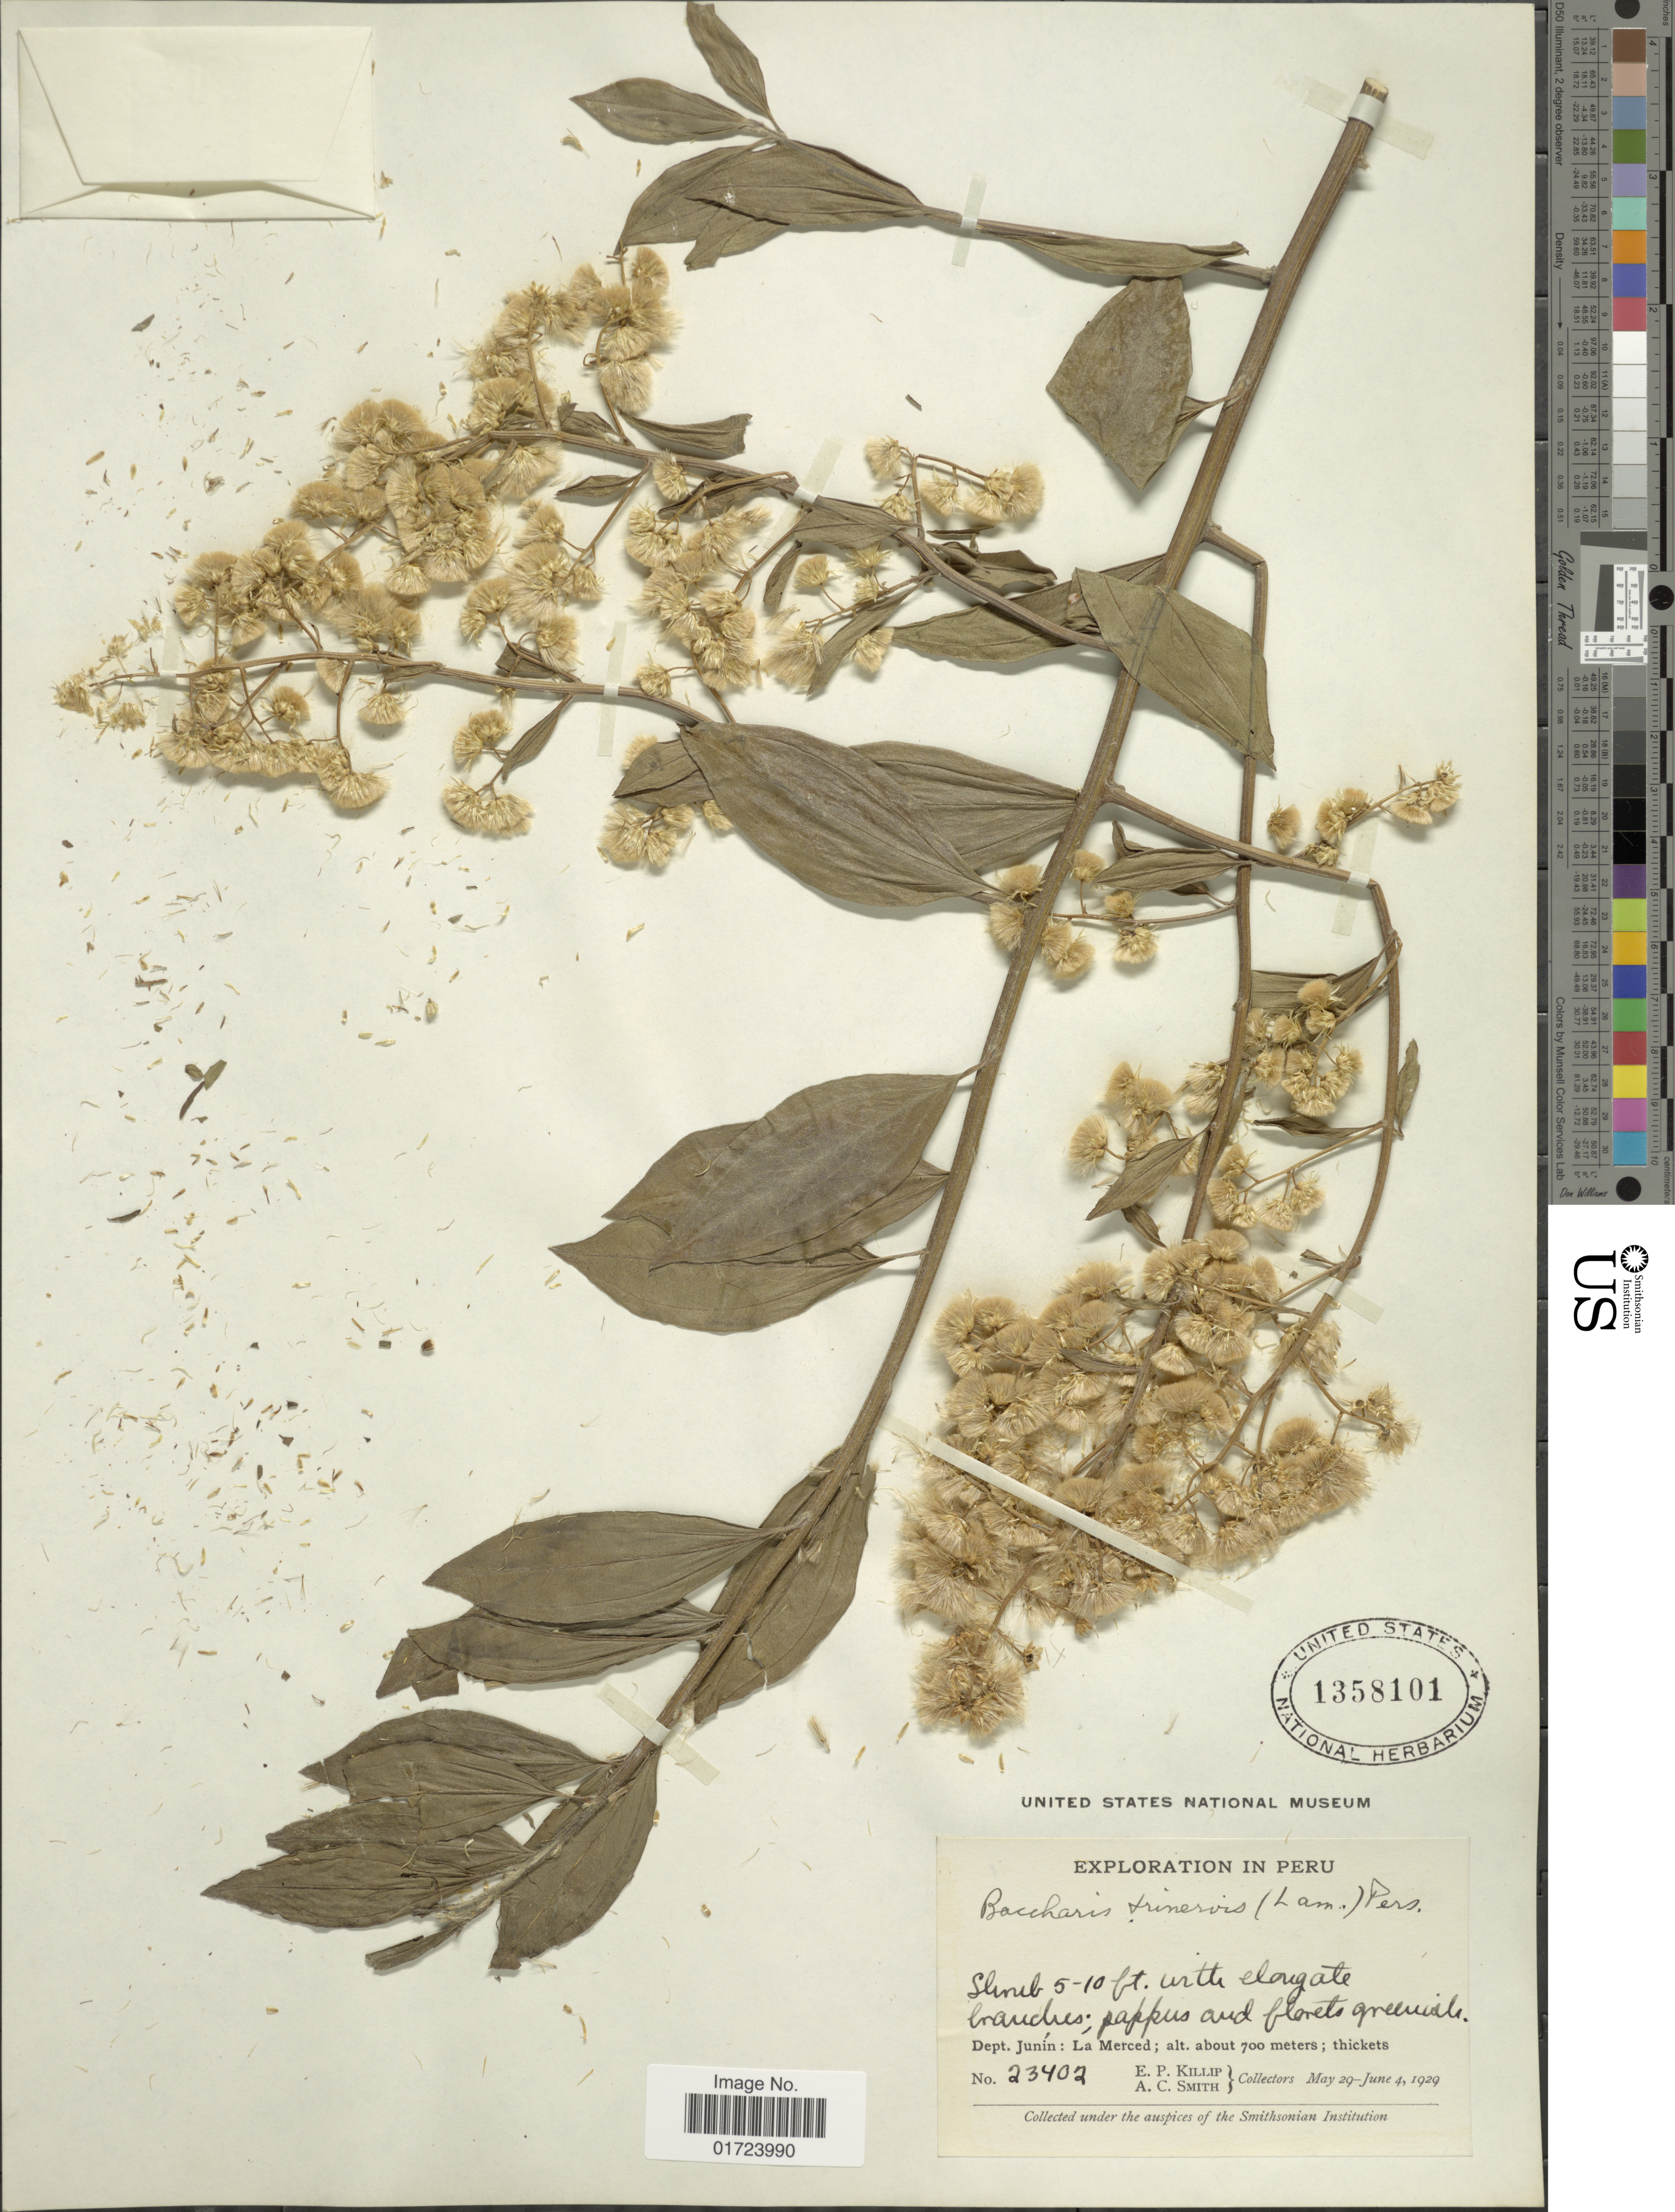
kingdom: Plantae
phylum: Tracheophyta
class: Magnoliopsida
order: Asterales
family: Asteraceae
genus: Baccharis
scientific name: Baccharis trinervis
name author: (Lam.) Pers.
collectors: E. P. Killip & A. C. Smith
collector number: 23402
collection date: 1929-05-29/1929-06-04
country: Peru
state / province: Junín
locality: Dept. Junin: La Merced.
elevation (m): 700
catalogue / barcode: US 1358101